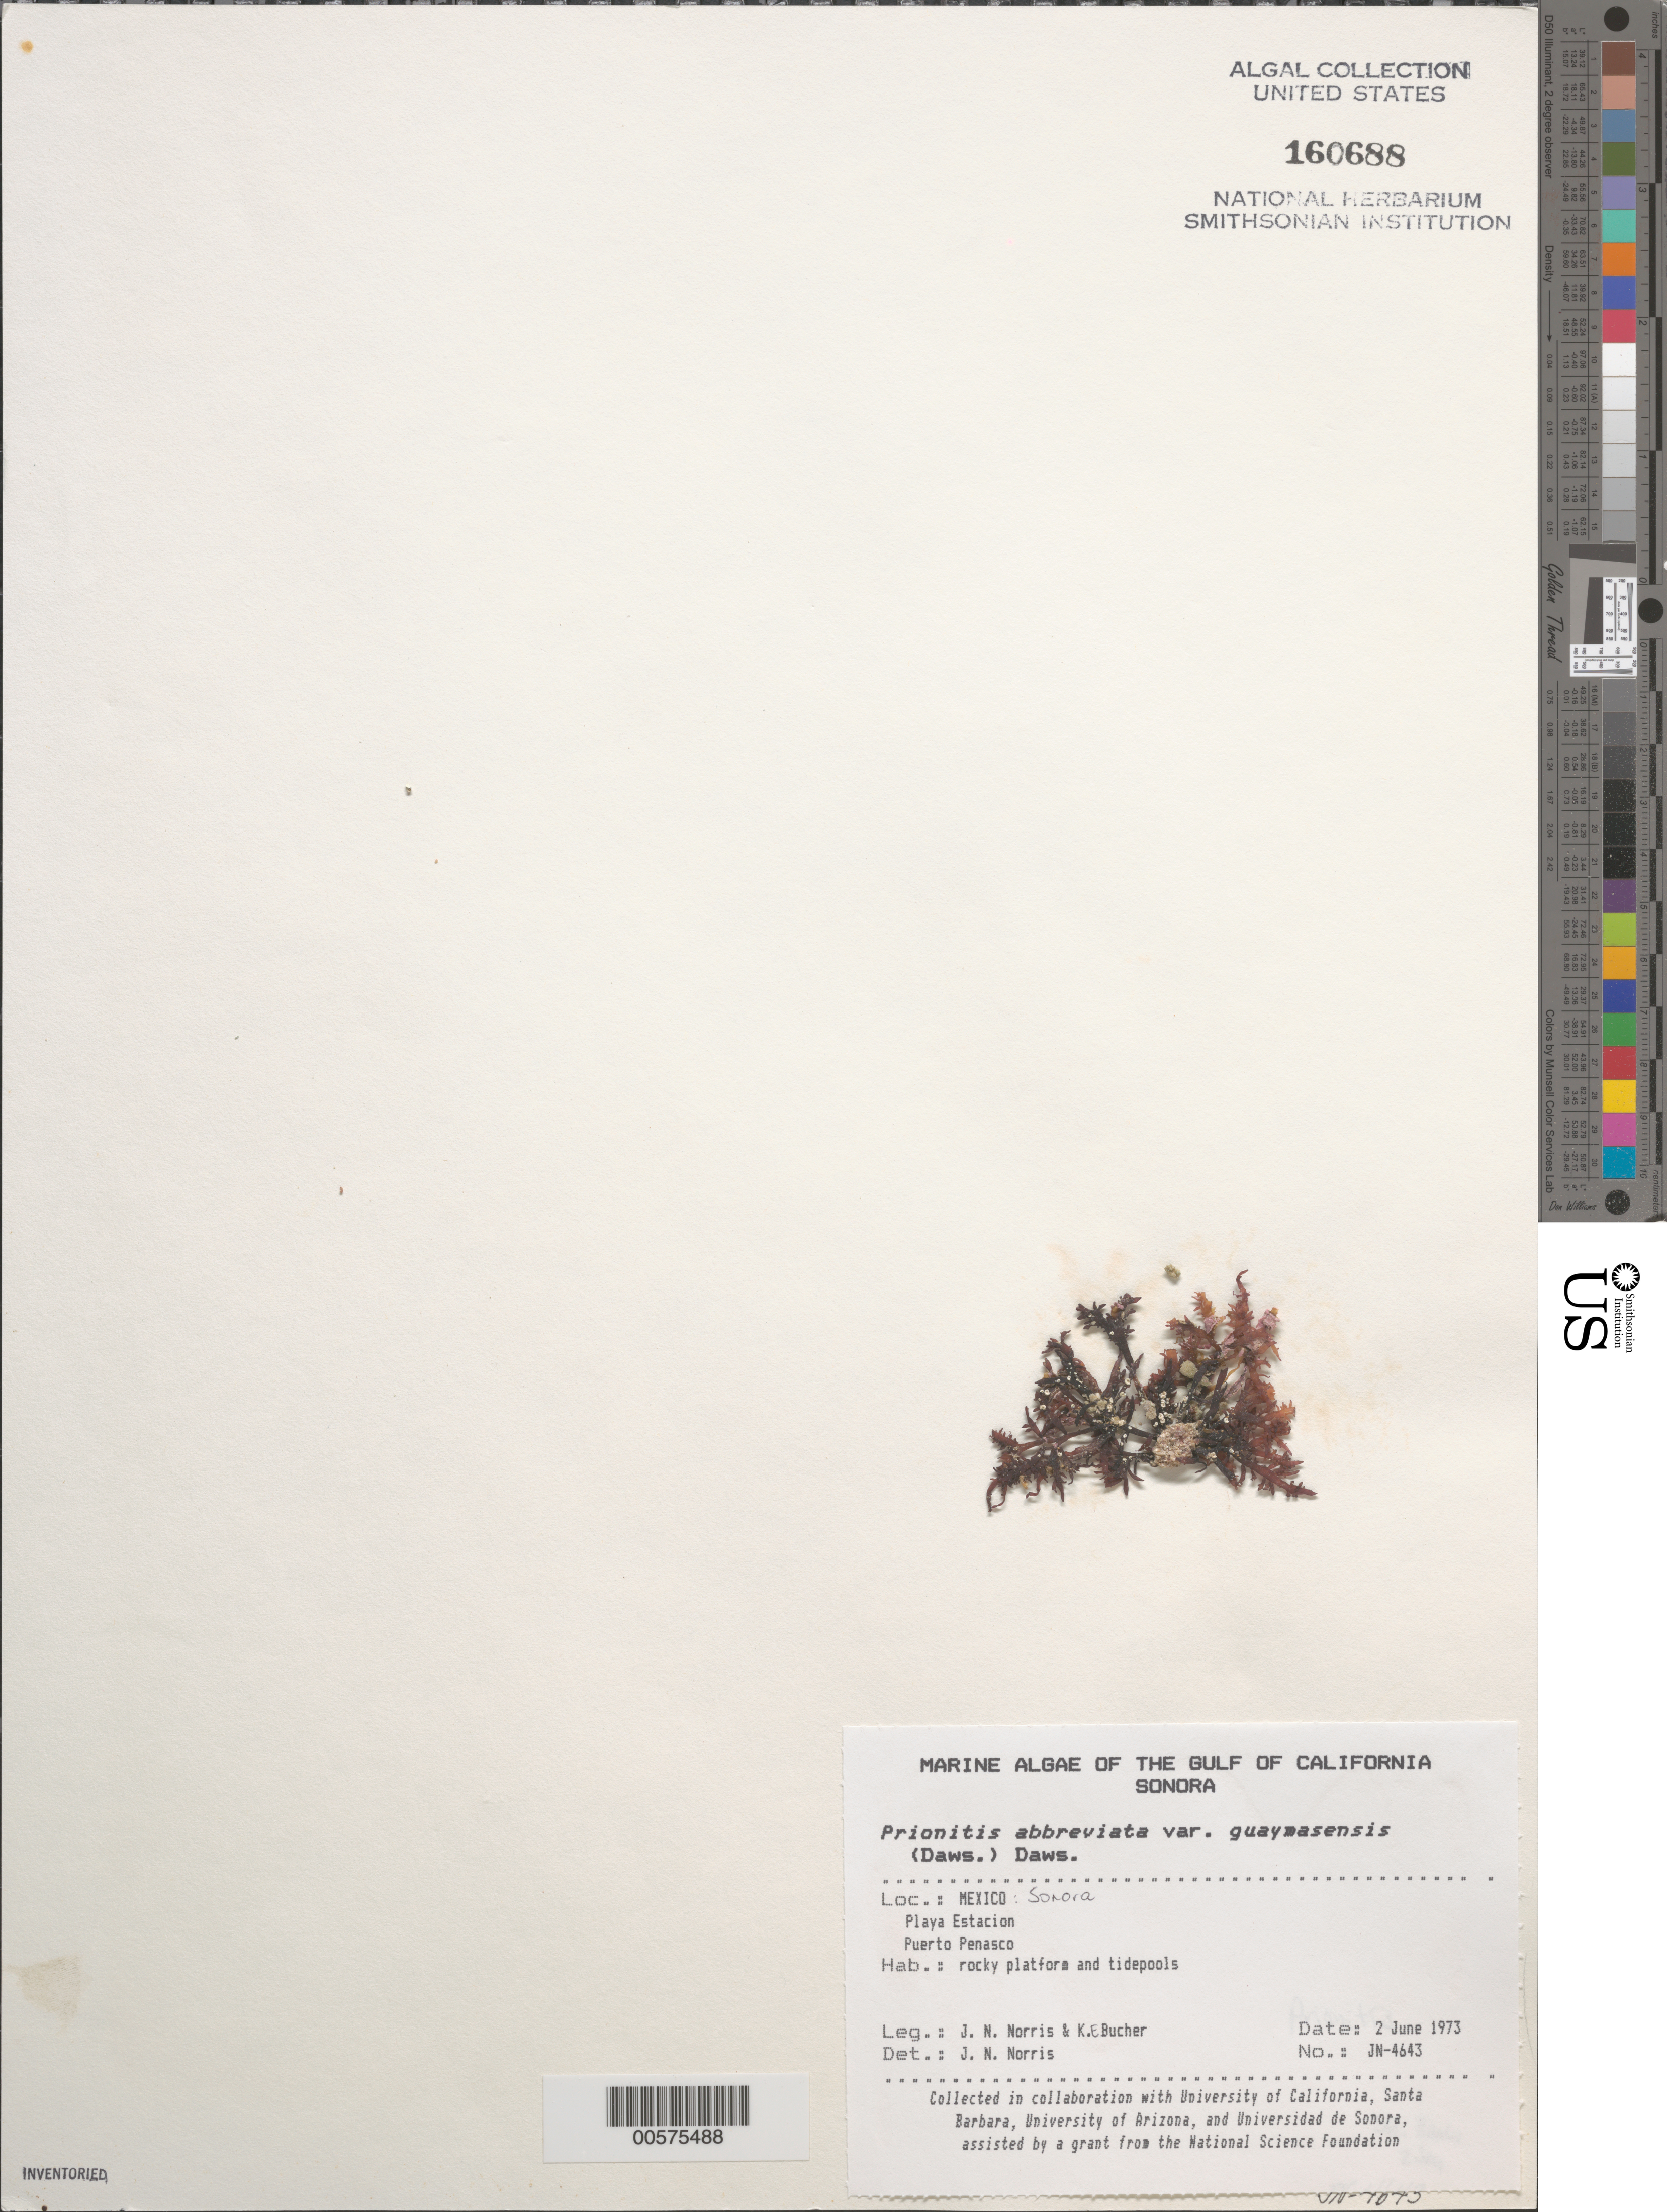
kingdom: Plantae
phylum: Rhodophyta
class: Florideophyceae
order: Cryptonemiales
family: Cryptonemiaceae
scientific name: Prionitis abbreviata var. guaymasensis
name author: (E.Y. Dawson) E.Y. Dawson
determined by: Norris, James N.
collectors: J. N. Norris & K. E. Bucher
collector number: JN-4643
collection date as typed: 02 Jun 1973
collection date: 1973-06-02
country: Mexico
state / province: Sonora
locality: Playa Estacion, Puerto Penasco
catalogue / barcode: US 160688